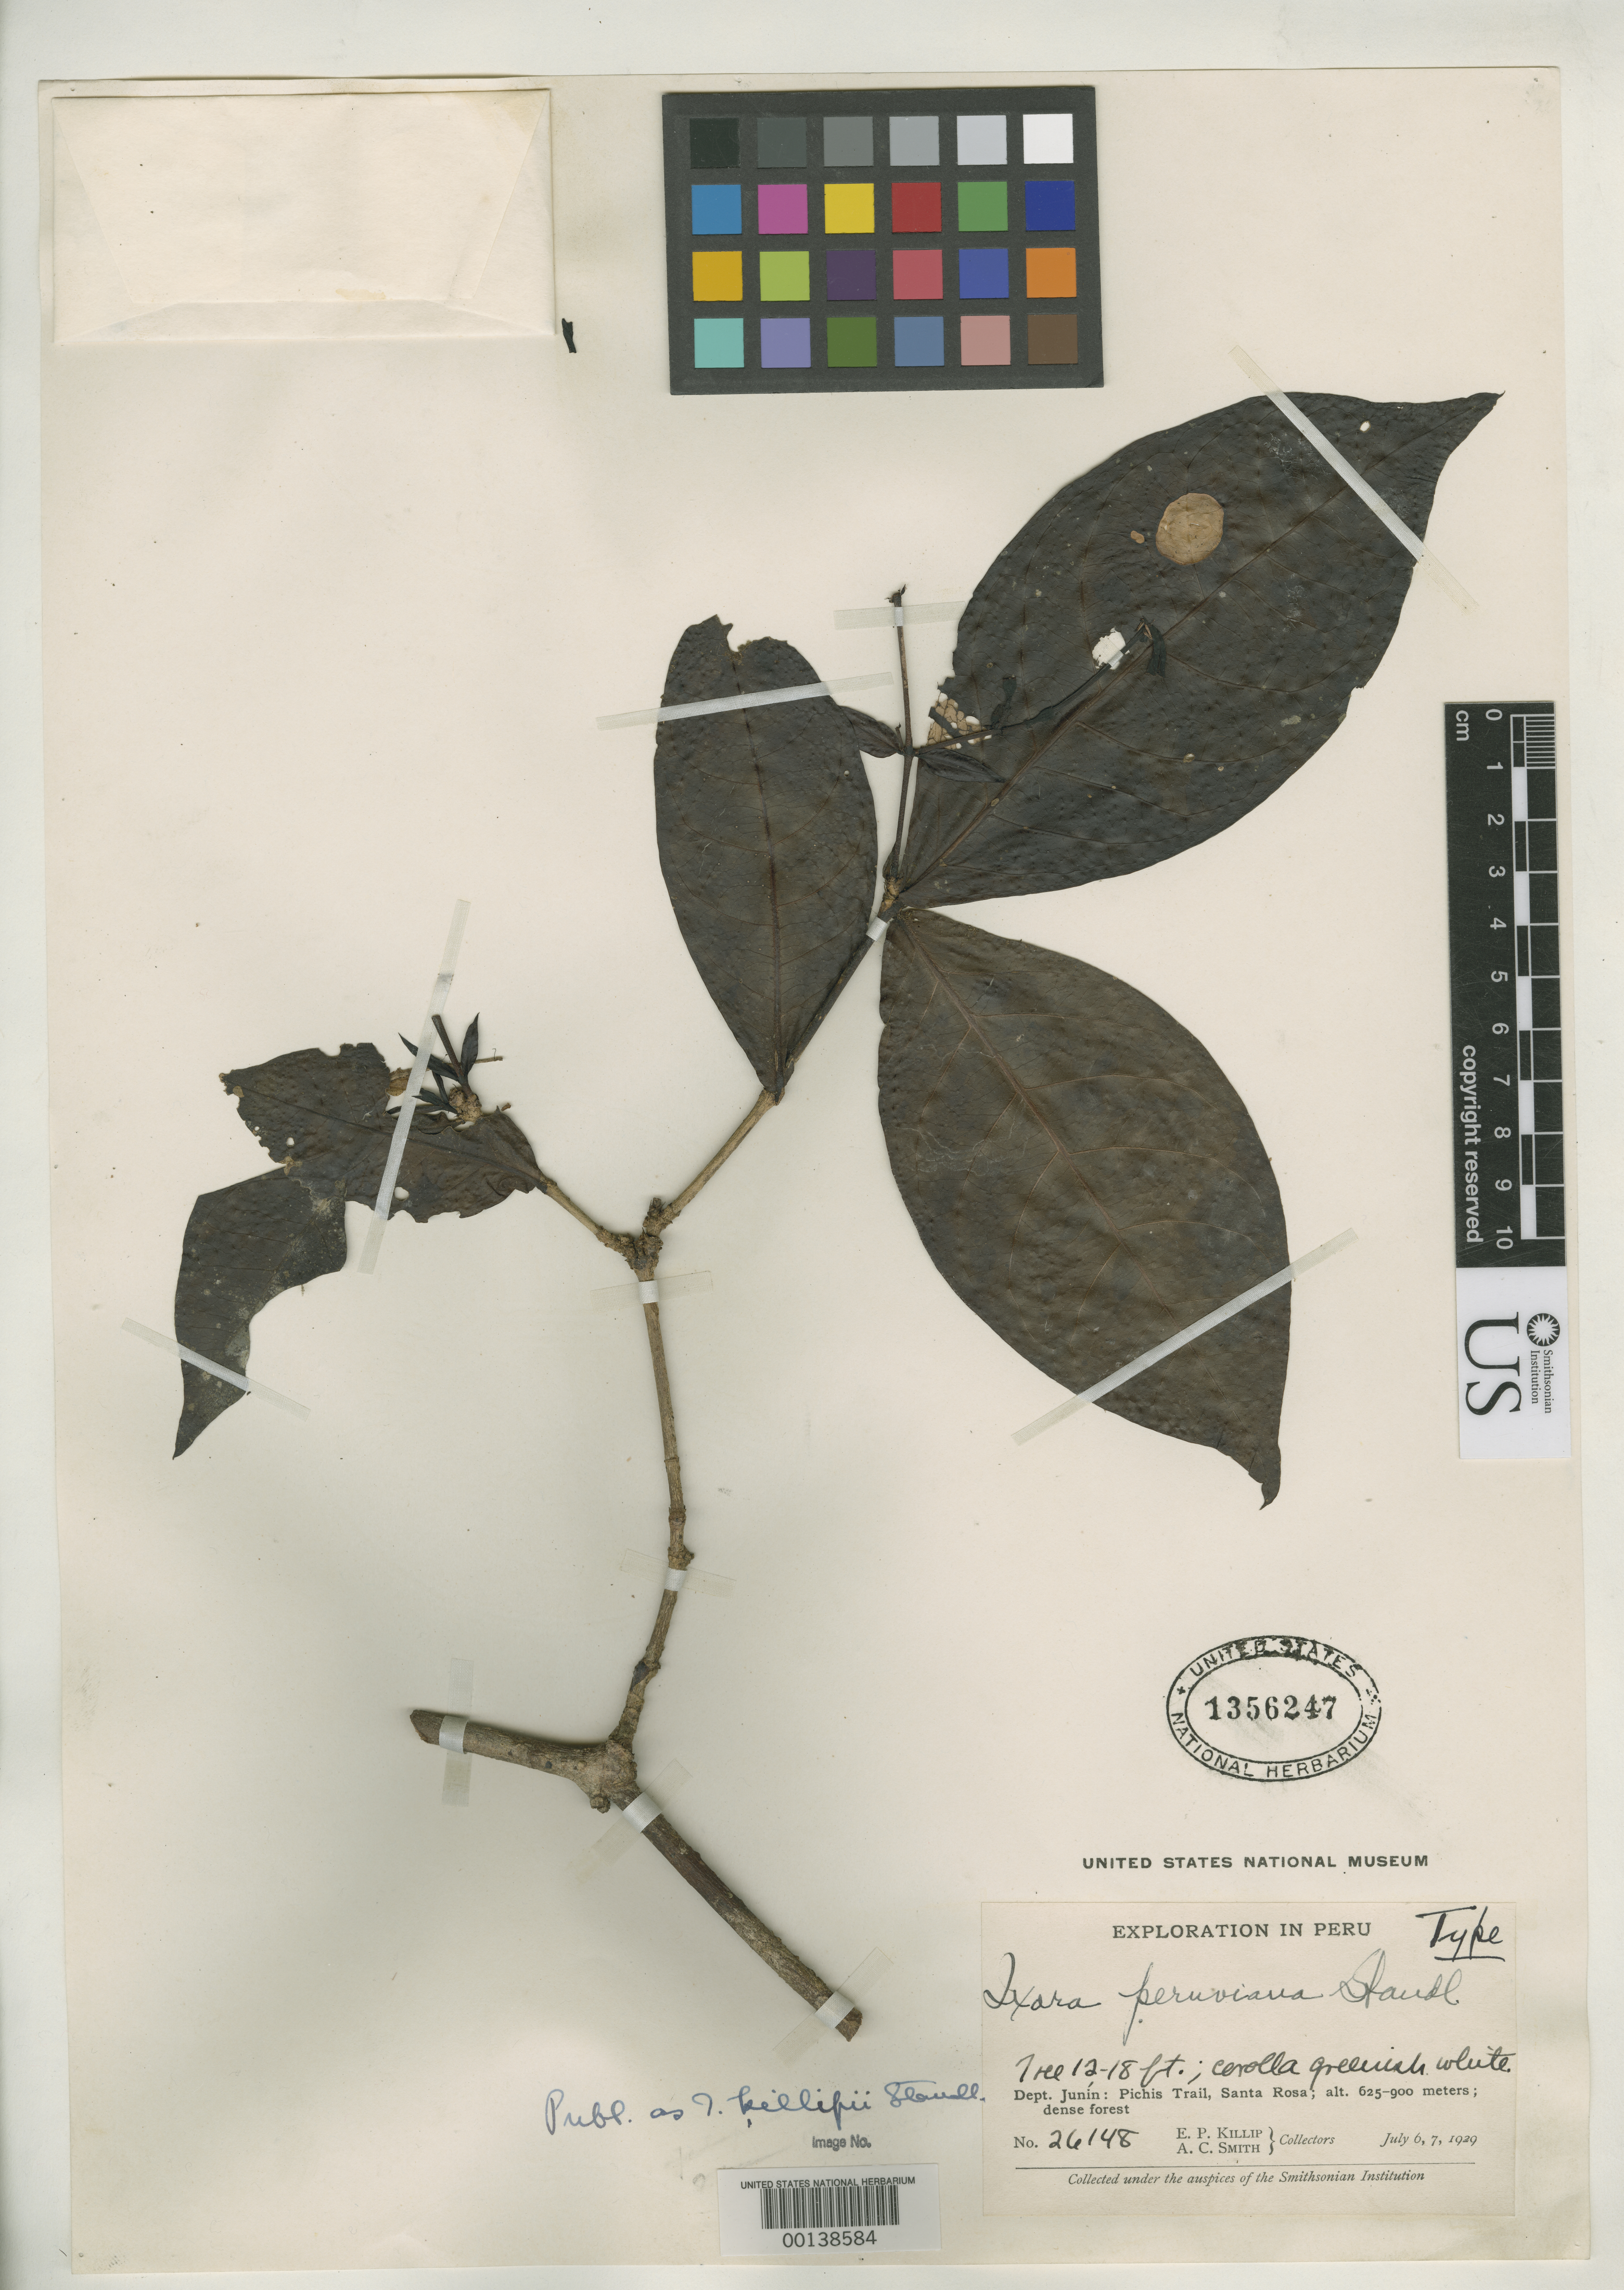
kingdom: Plantae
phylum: Tracheophyta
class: Magnoliopsida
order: Gentianales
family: Rubiaceae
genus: Ixora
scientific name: Ixora killipii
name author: Standl.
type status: Holotype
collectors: E. P. Killip & A. C. Smith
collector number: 26148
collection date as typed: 06 Jul 1929 to 07 Jul 1929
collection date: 1929-07-06/1929-07-07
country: Peru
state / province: Junín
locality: Santa Rosa, Pichis Trail.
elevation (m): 625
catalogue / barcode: US 1356247